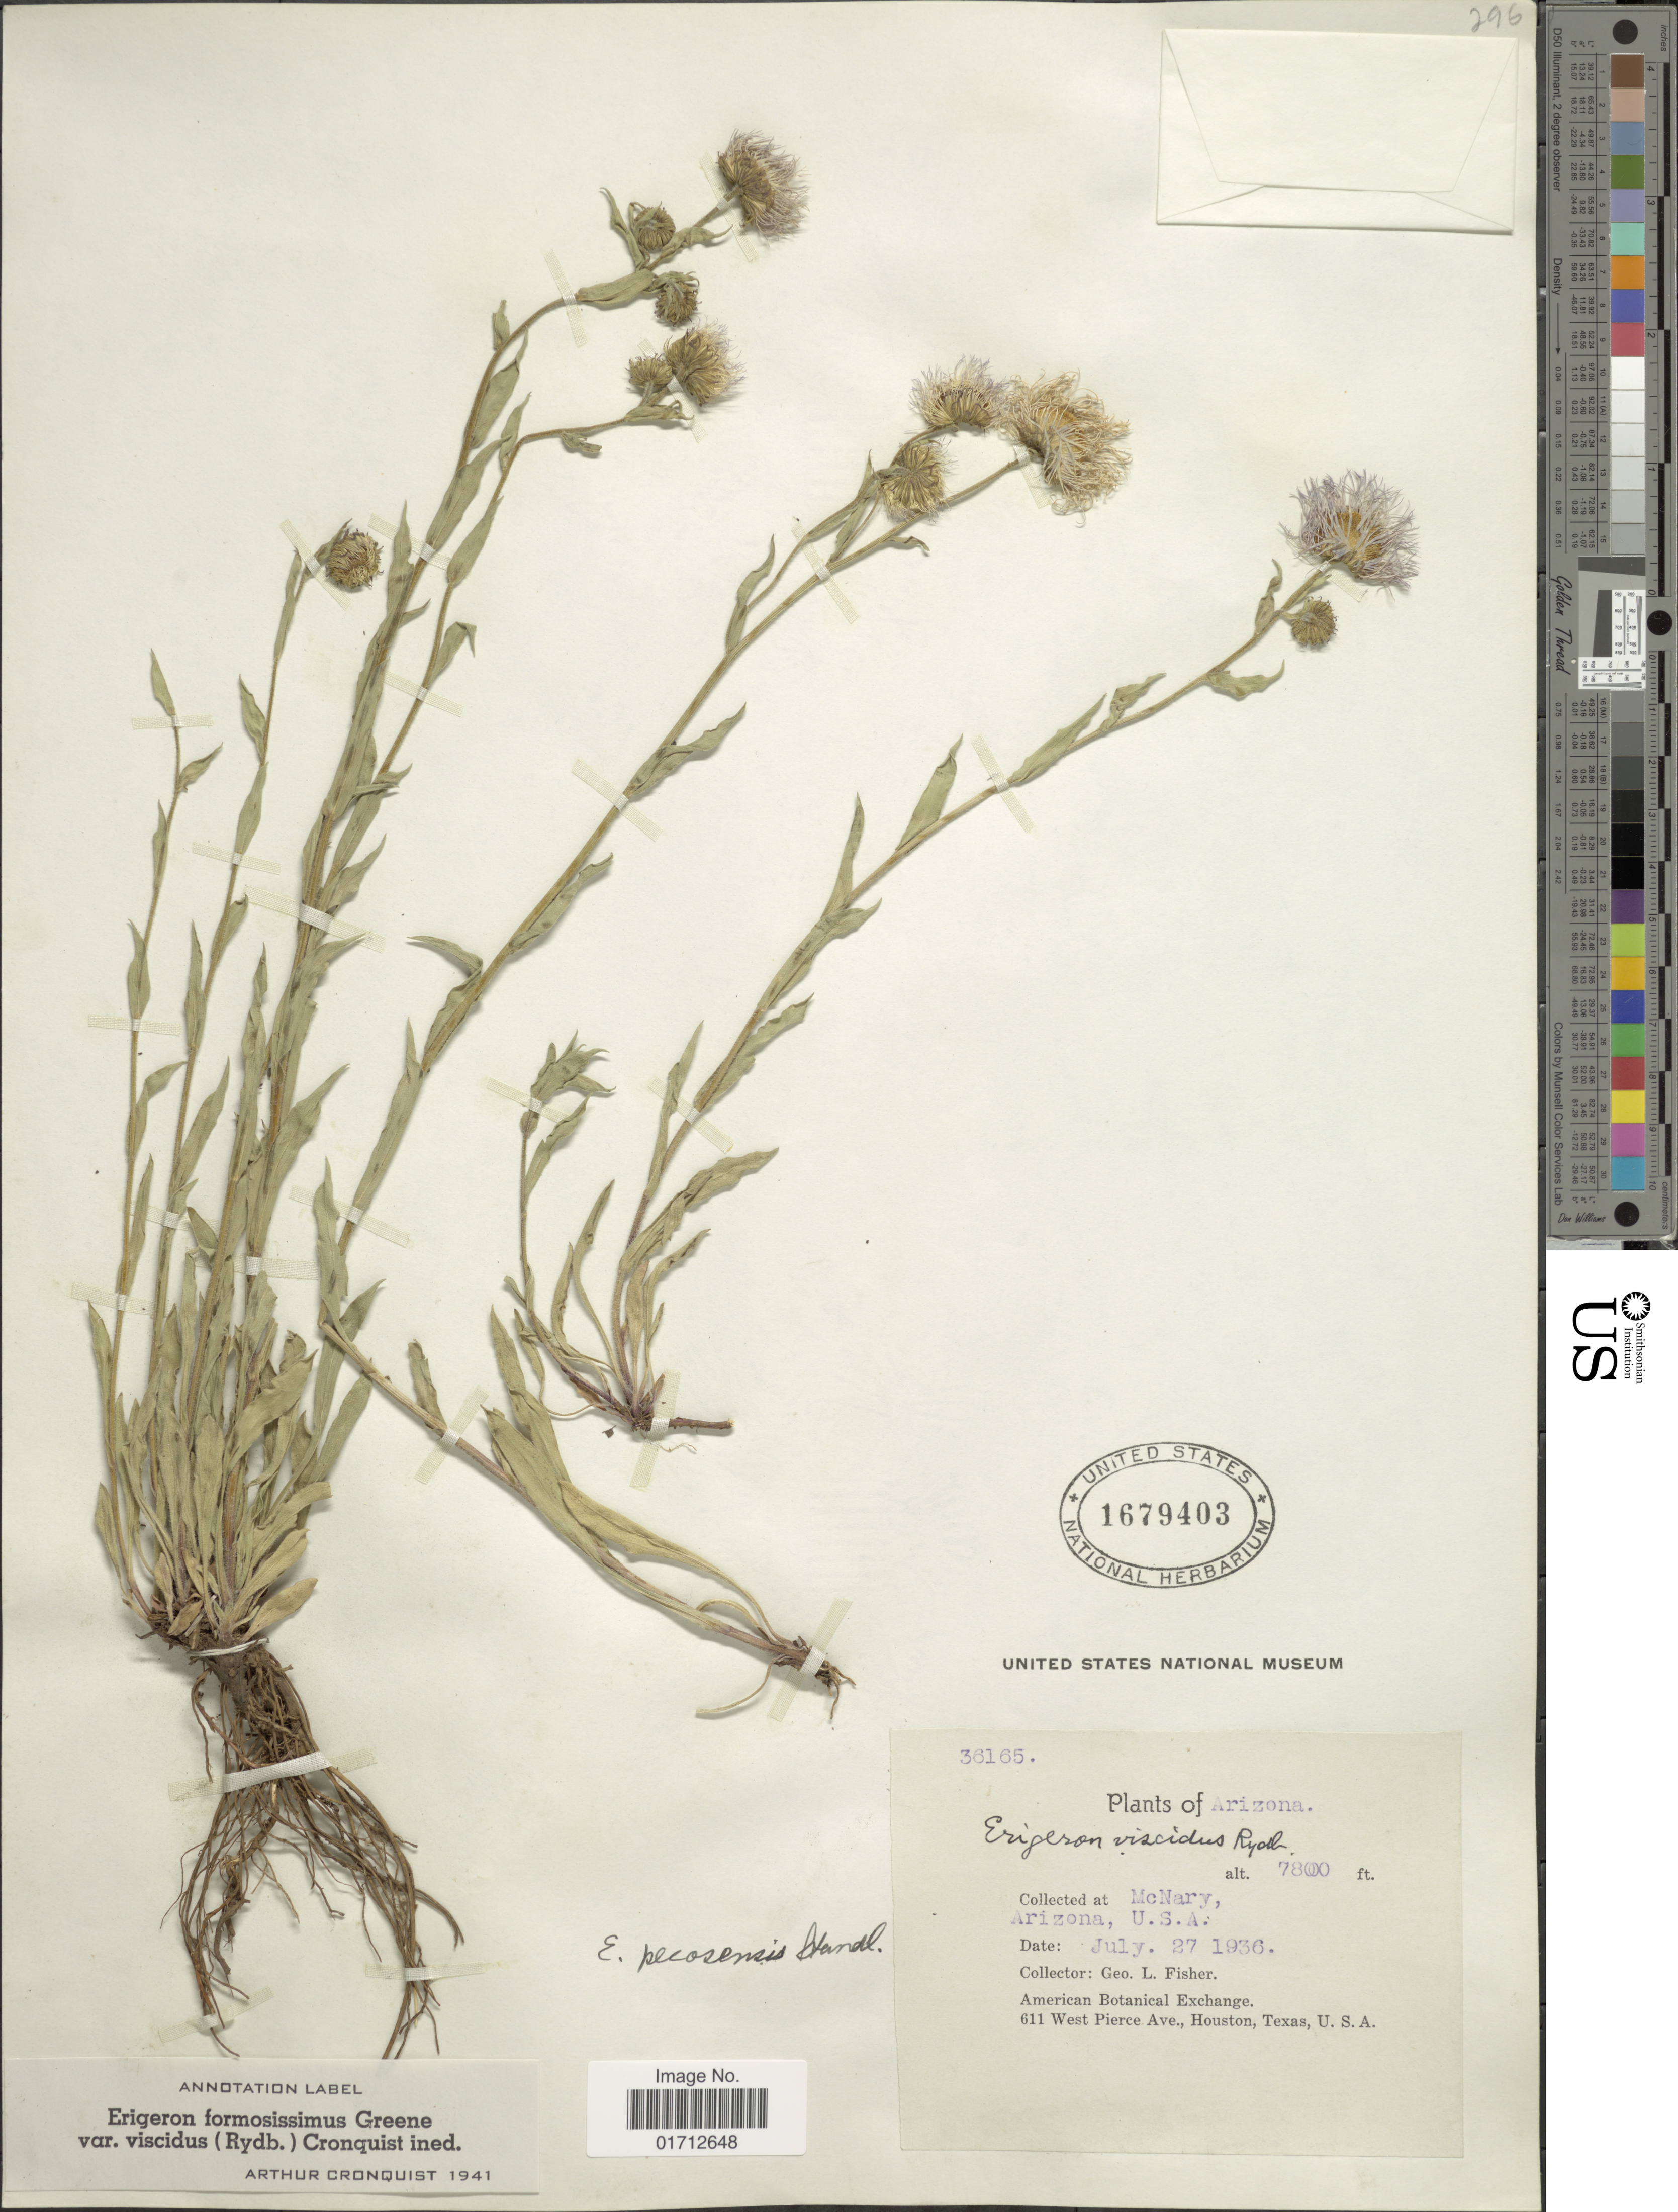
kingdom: Plantae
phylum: Tracheophyta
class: Magnoliopsida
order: Asterales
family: Asteraceae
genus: Erigeron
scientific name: Erigeron formosissimus var. viscidus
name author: (Rydb.) Cronq.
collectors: G. L. Fisher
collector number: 36165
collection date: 1936-07-27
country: United States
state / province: Arizona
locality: McNary.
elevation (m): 2377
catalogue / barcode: US 1679403